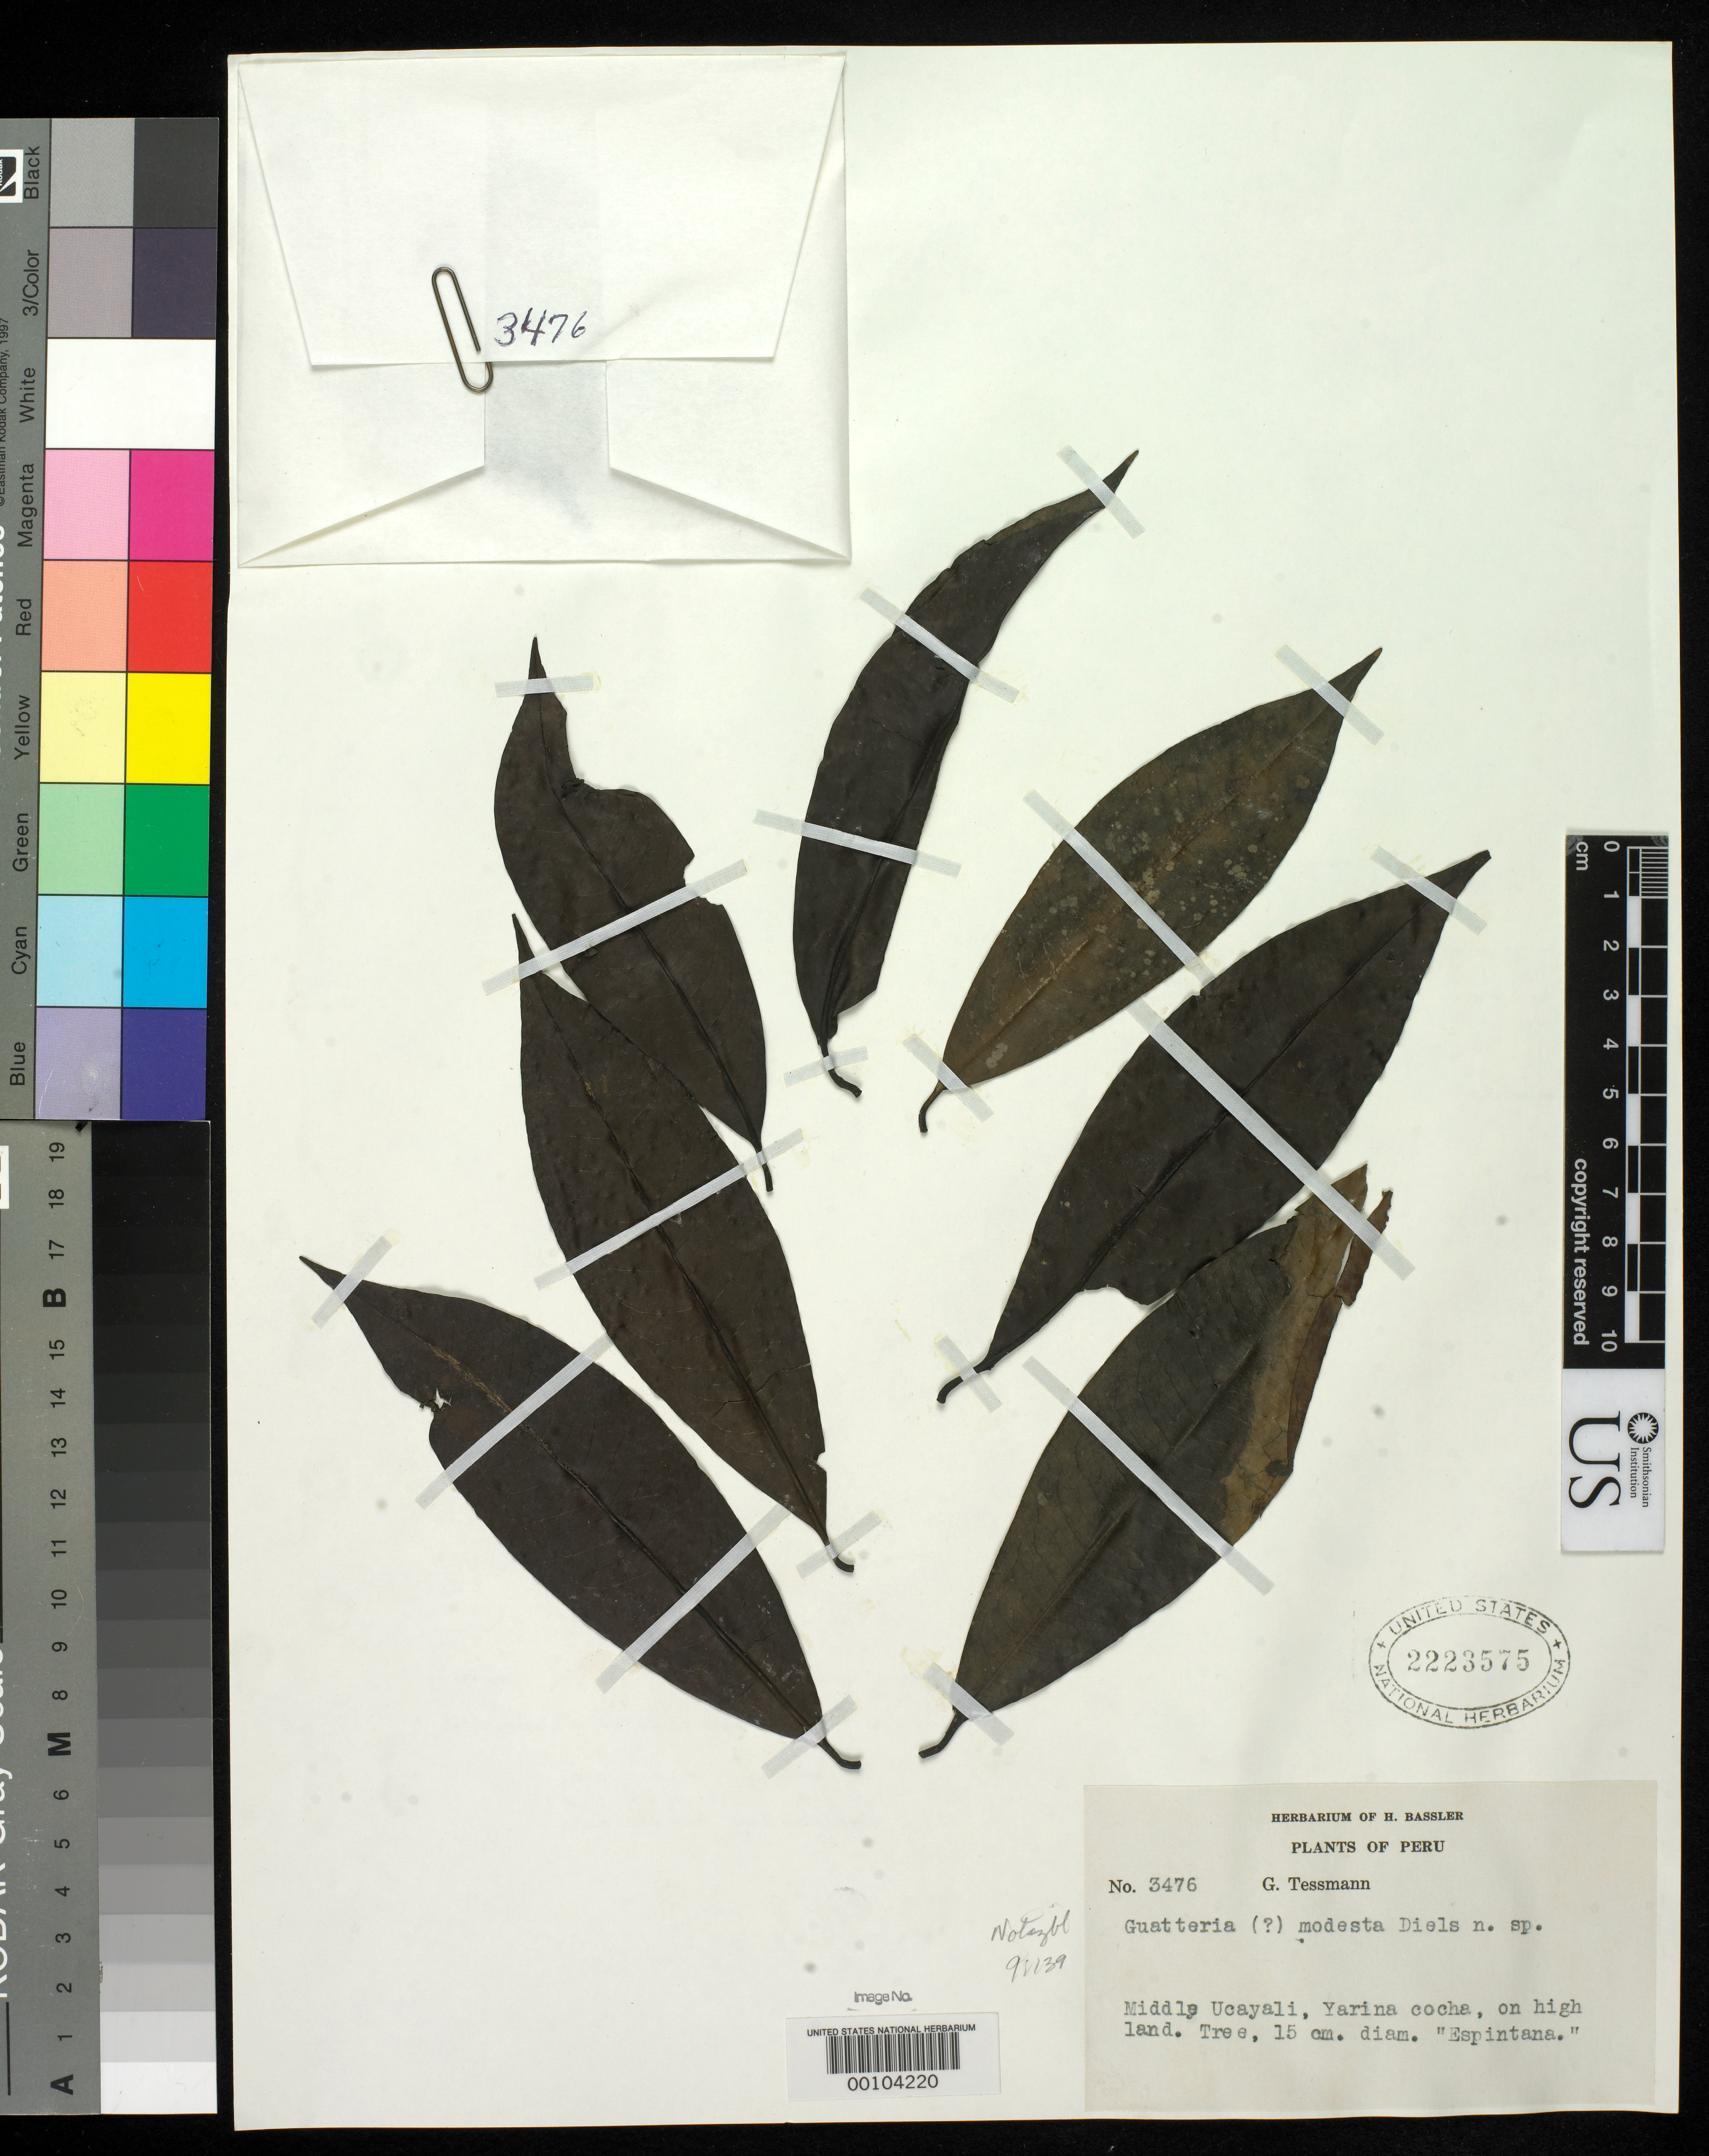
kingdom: Plantae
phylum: Tracheophyta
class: Magnoliopsida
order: Magnoliales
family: Annonaceae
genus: Guatteria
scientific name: Guatteria modesta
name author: Diels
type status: Isotype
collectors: G. Tessmann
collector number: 3476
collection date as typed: Dec 1923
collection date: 1923-12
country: Peru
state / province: Loreto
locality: Yarina Cocha, Rio Ucayali.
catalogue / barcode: US 2223575